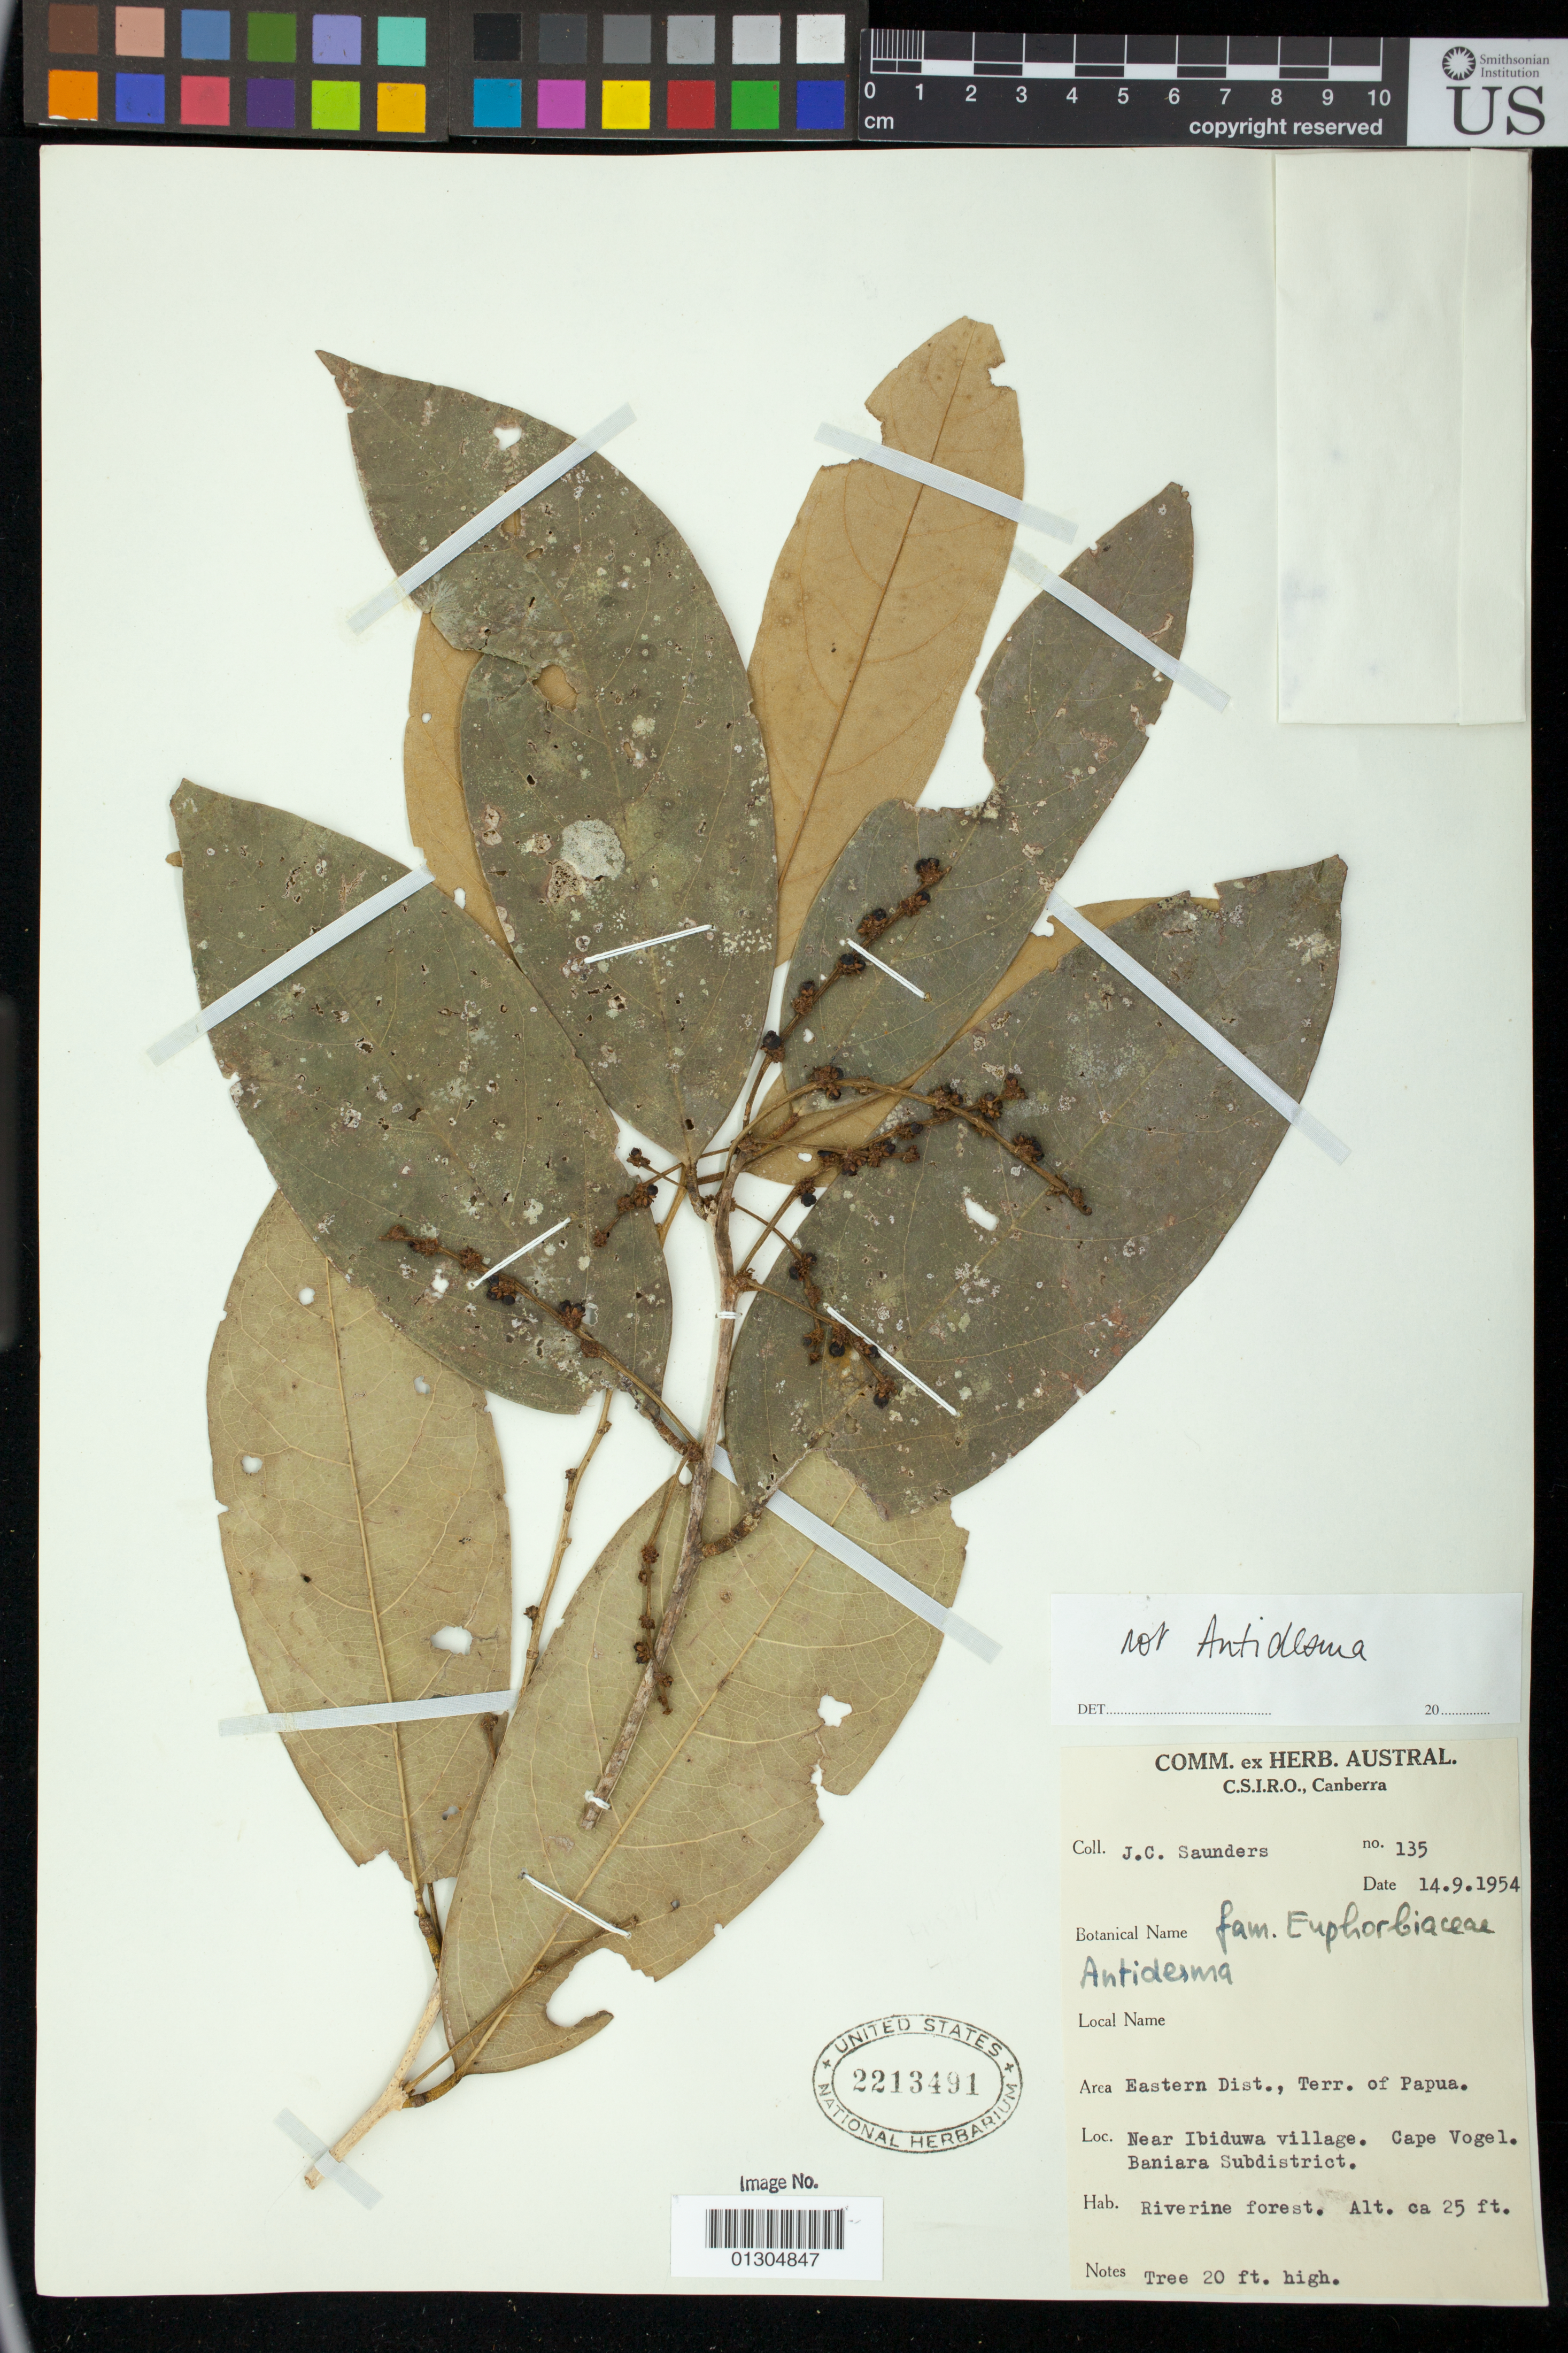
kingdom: Plantae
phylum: Tracheophyta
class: Magnoliopsida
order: Malpighiales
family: Euphorbiaceae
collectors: J. C. Saunders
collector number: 135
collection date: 1954-09-14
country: Papua New Guinea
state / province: Milne Bay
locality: Near Ibiduwa village. Cape Vogel. Baniara Subdistrict.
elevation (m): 8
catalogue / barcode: US 2213491